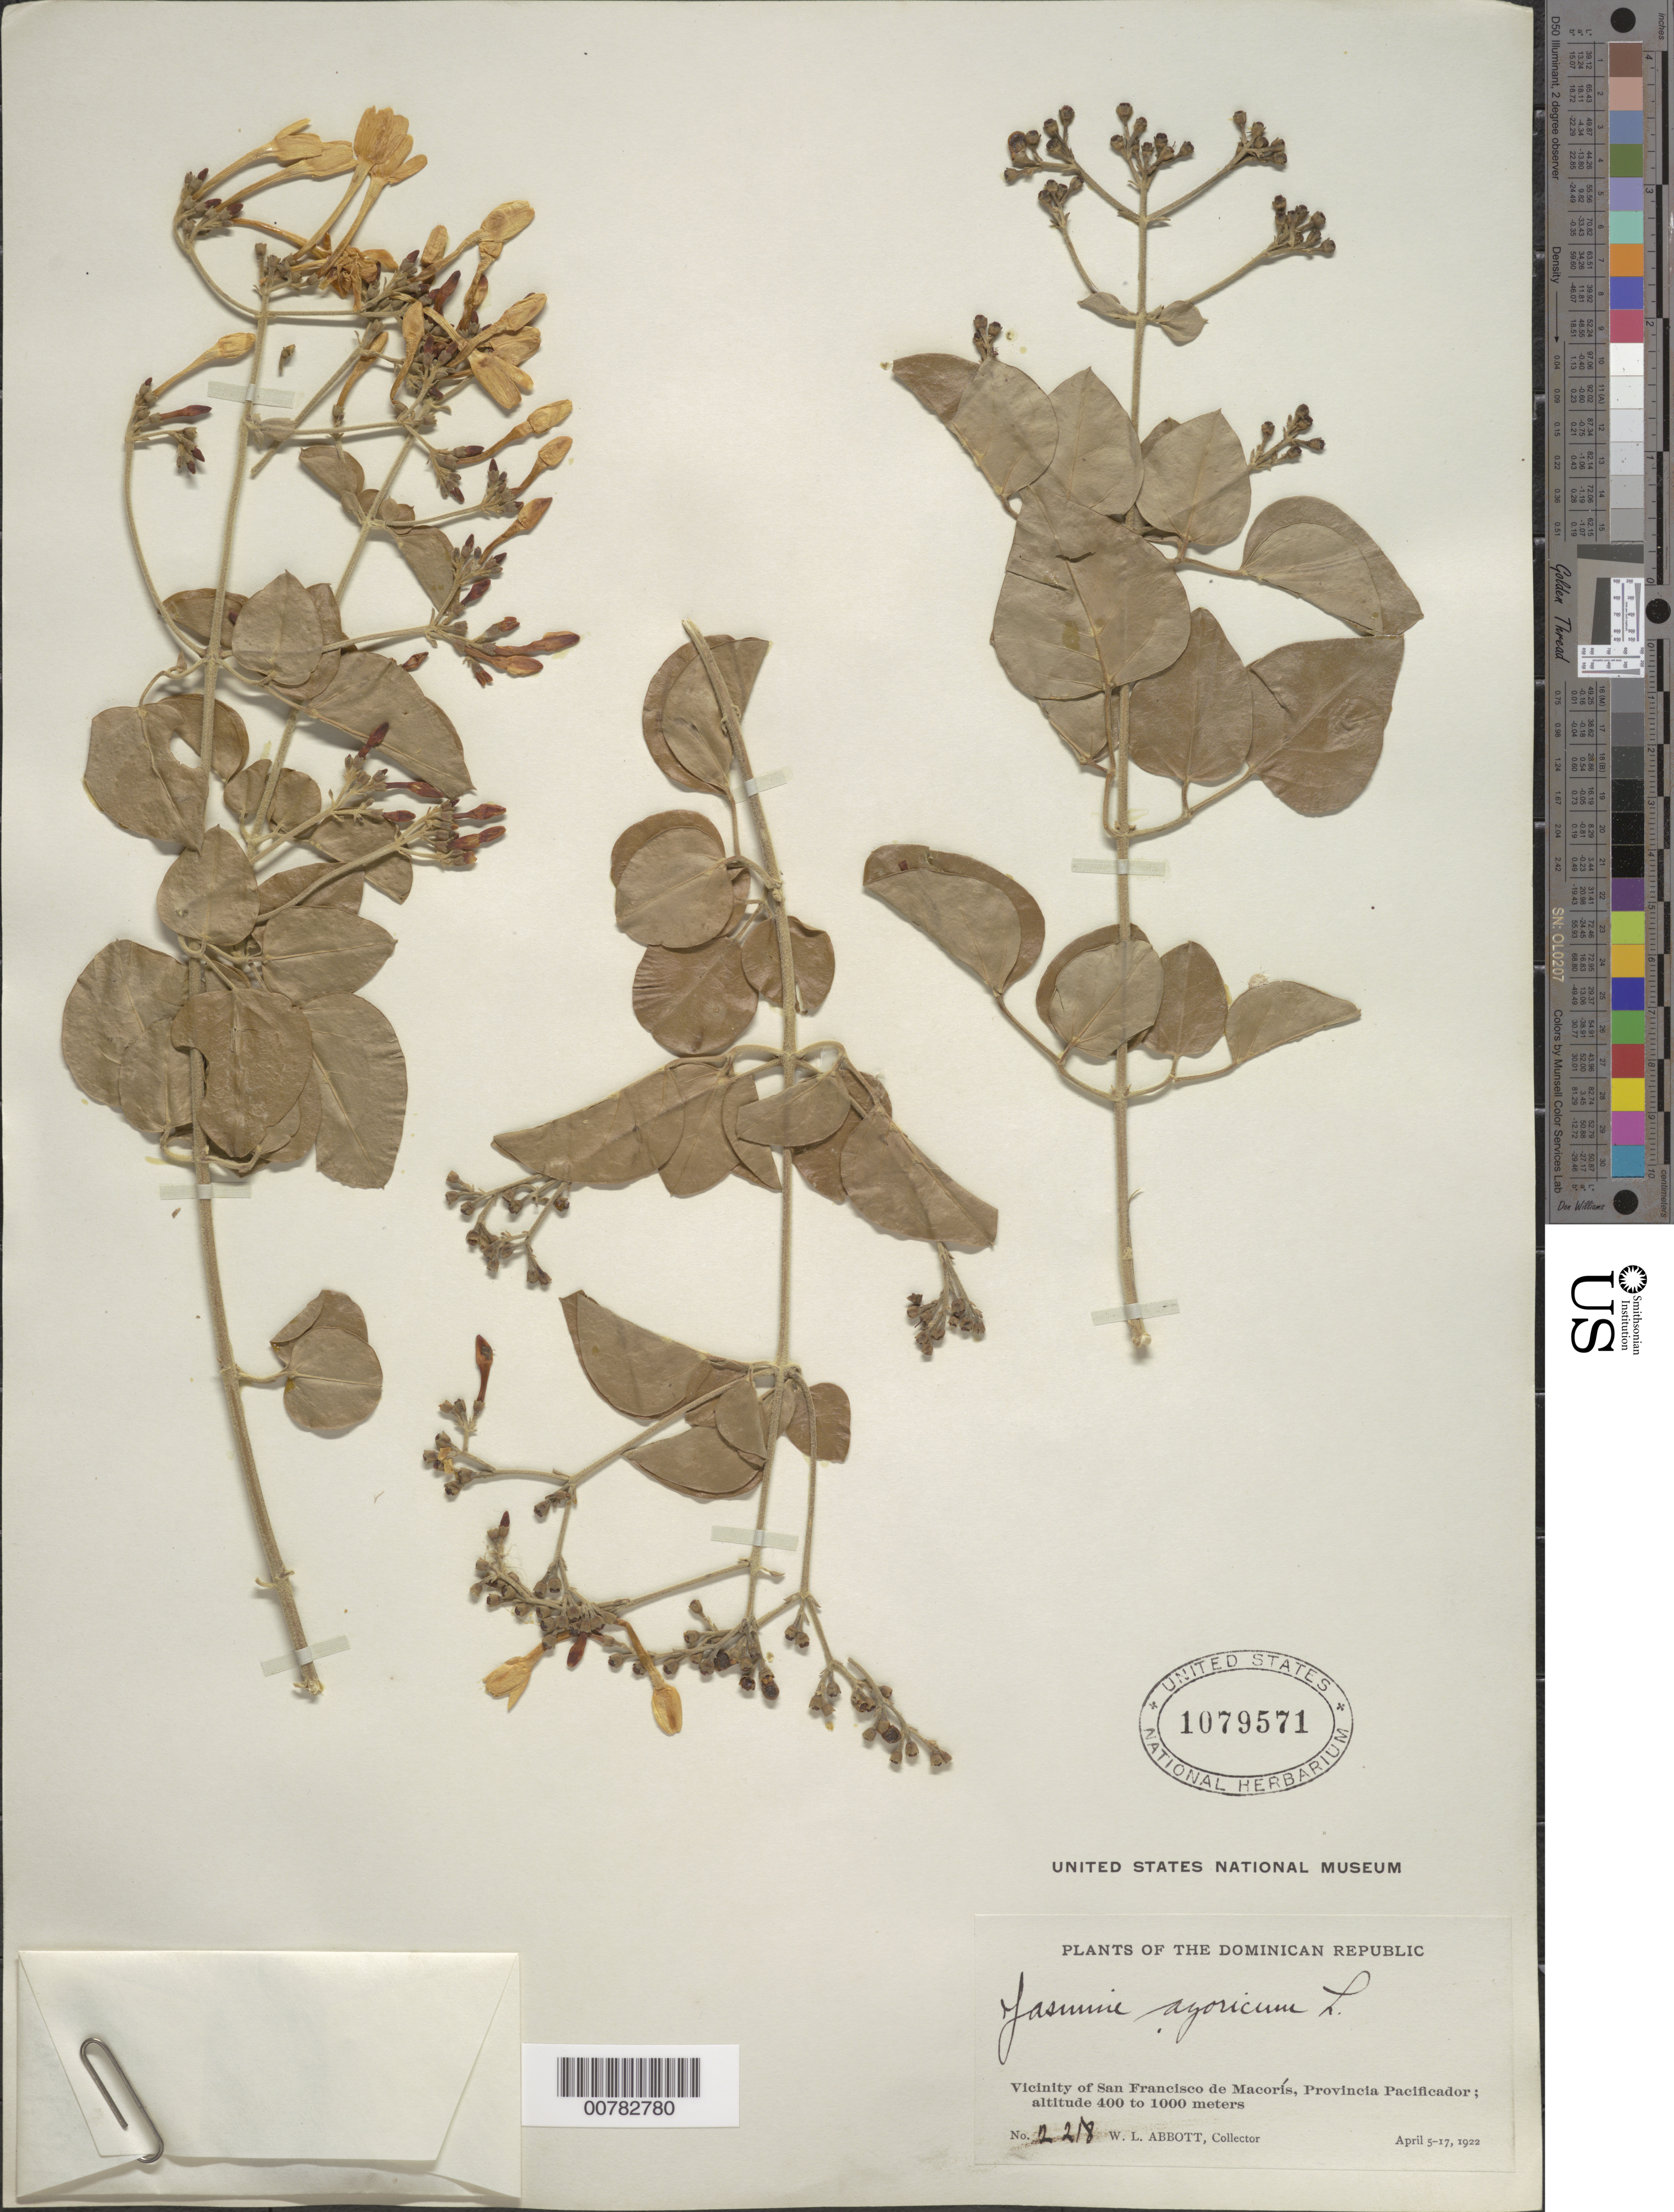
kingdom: Plantae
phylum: Tracheophyta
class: Magnoliopsida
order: Lamiales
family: Oleaceae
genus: Jasminum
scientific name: Jasminum fluminense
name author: Vell.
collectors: W. L. Abbott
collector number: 2218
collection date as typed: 05 Apr 1922 to 17 Apr 1922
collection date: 1922-04-05/1922-04-17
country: Dominican Republic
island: Hispaniola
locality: Pacificador Province?, vicinity of San Francisco de Macorís.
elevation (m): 400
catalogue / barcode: US 1079571